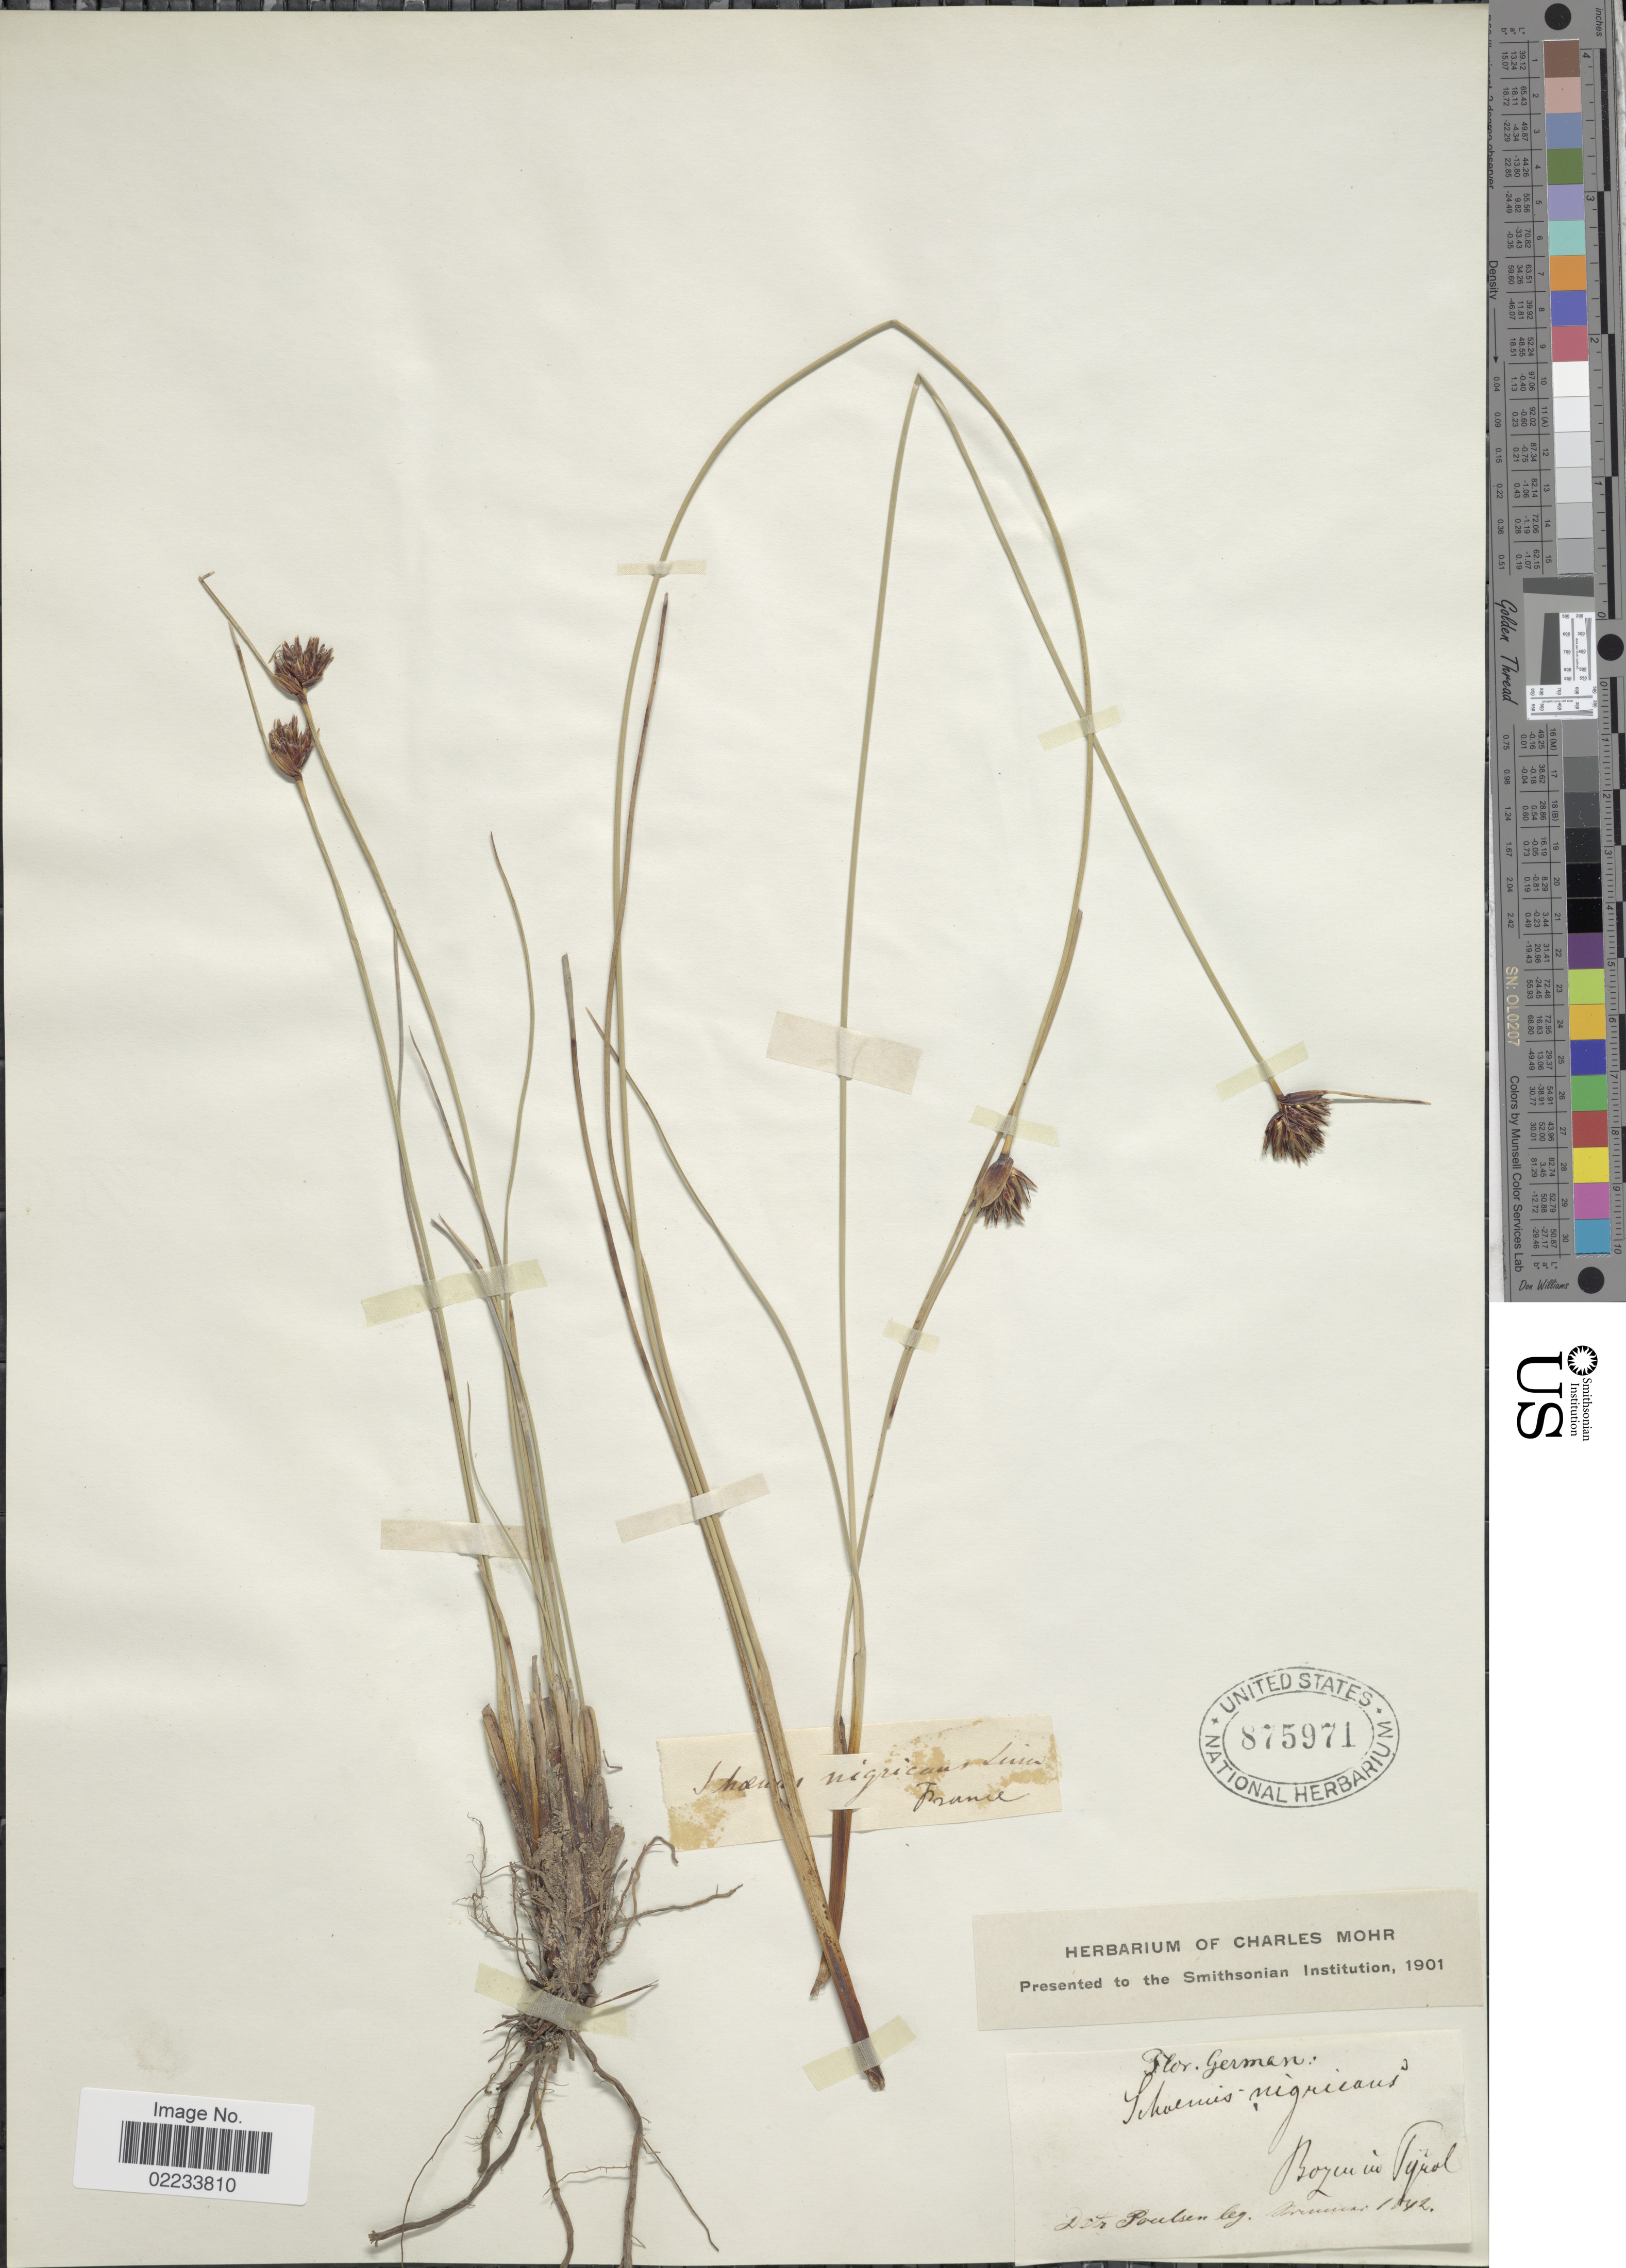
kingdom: Plantae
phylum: Tracheophyta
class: Liliopsida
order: Poales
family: Cyperaceae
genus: Schoenus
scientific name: Schoenus nigricans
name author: L.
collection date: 1842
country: Italy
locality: Bozen in Tyrol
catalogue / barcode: US 875971